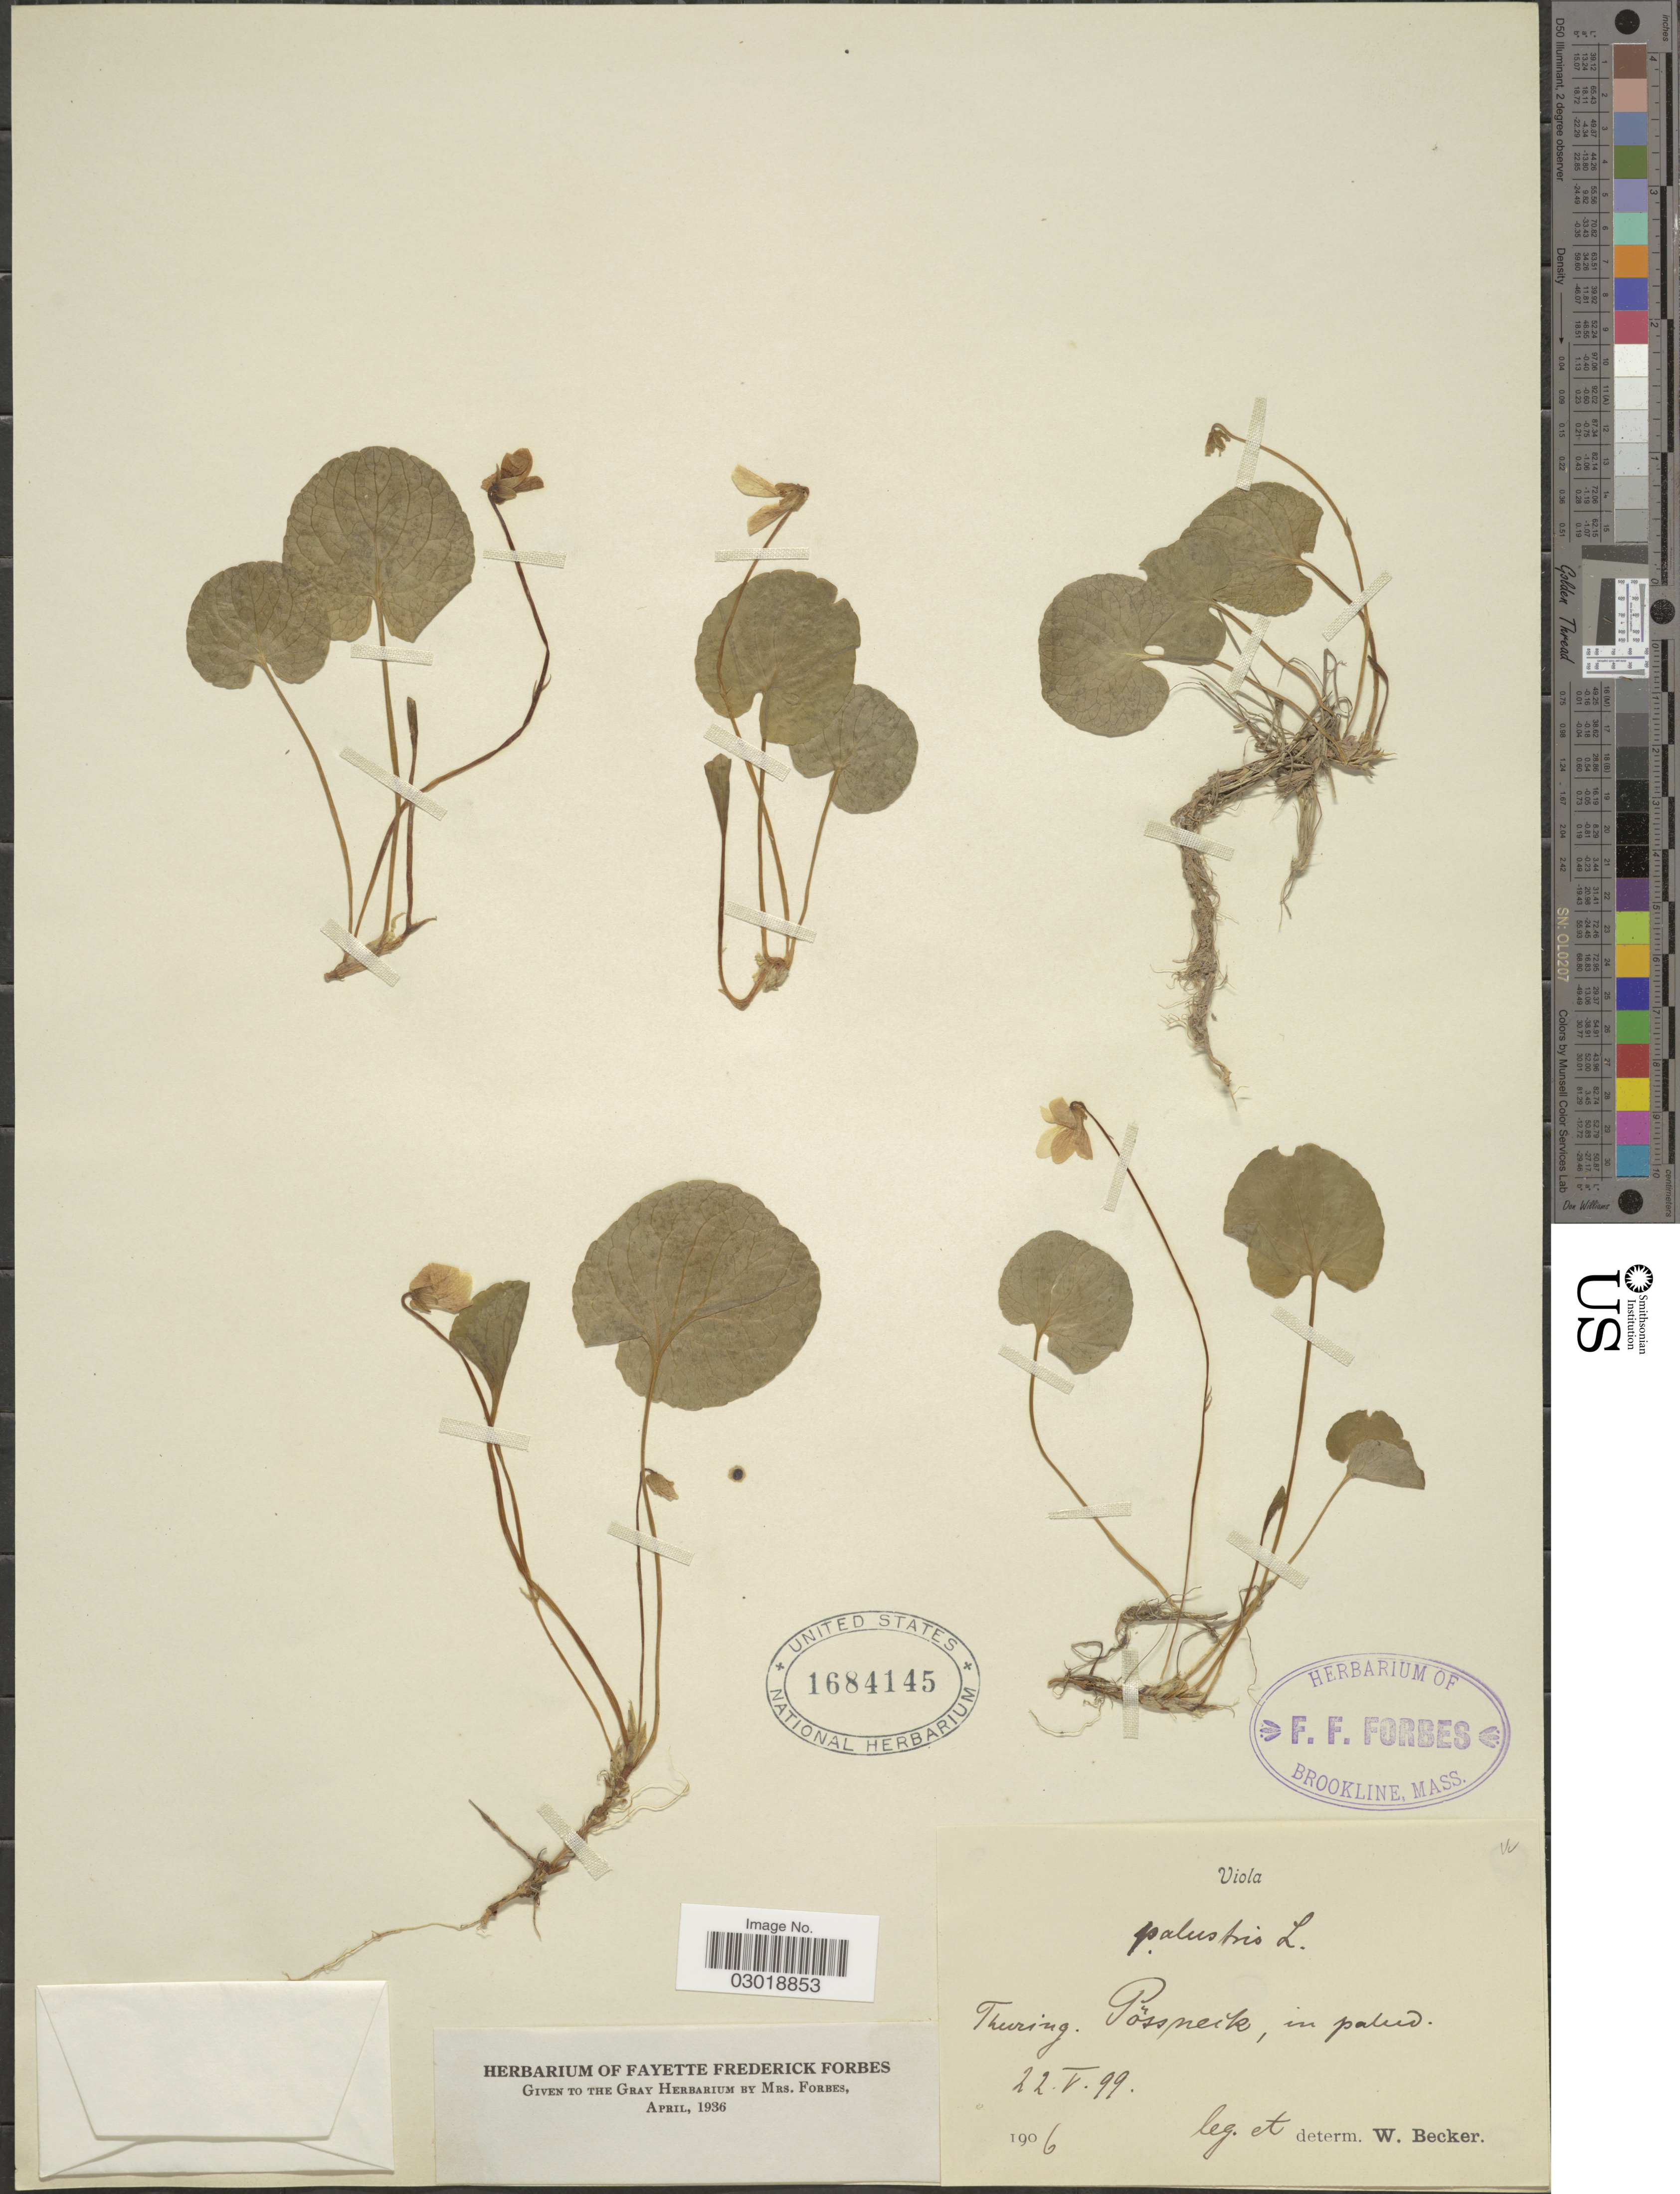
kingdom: Plantae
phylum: Tracheophyta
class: Magnoliopsida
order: Malpighiales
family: Violaceae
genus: Viola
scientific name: Viola palustris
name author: L.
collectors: W. Becker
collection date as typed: Transcribed d/m/y: 22/5/99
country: Germany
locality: Thuring. Possneck.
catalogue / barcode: US 1684145